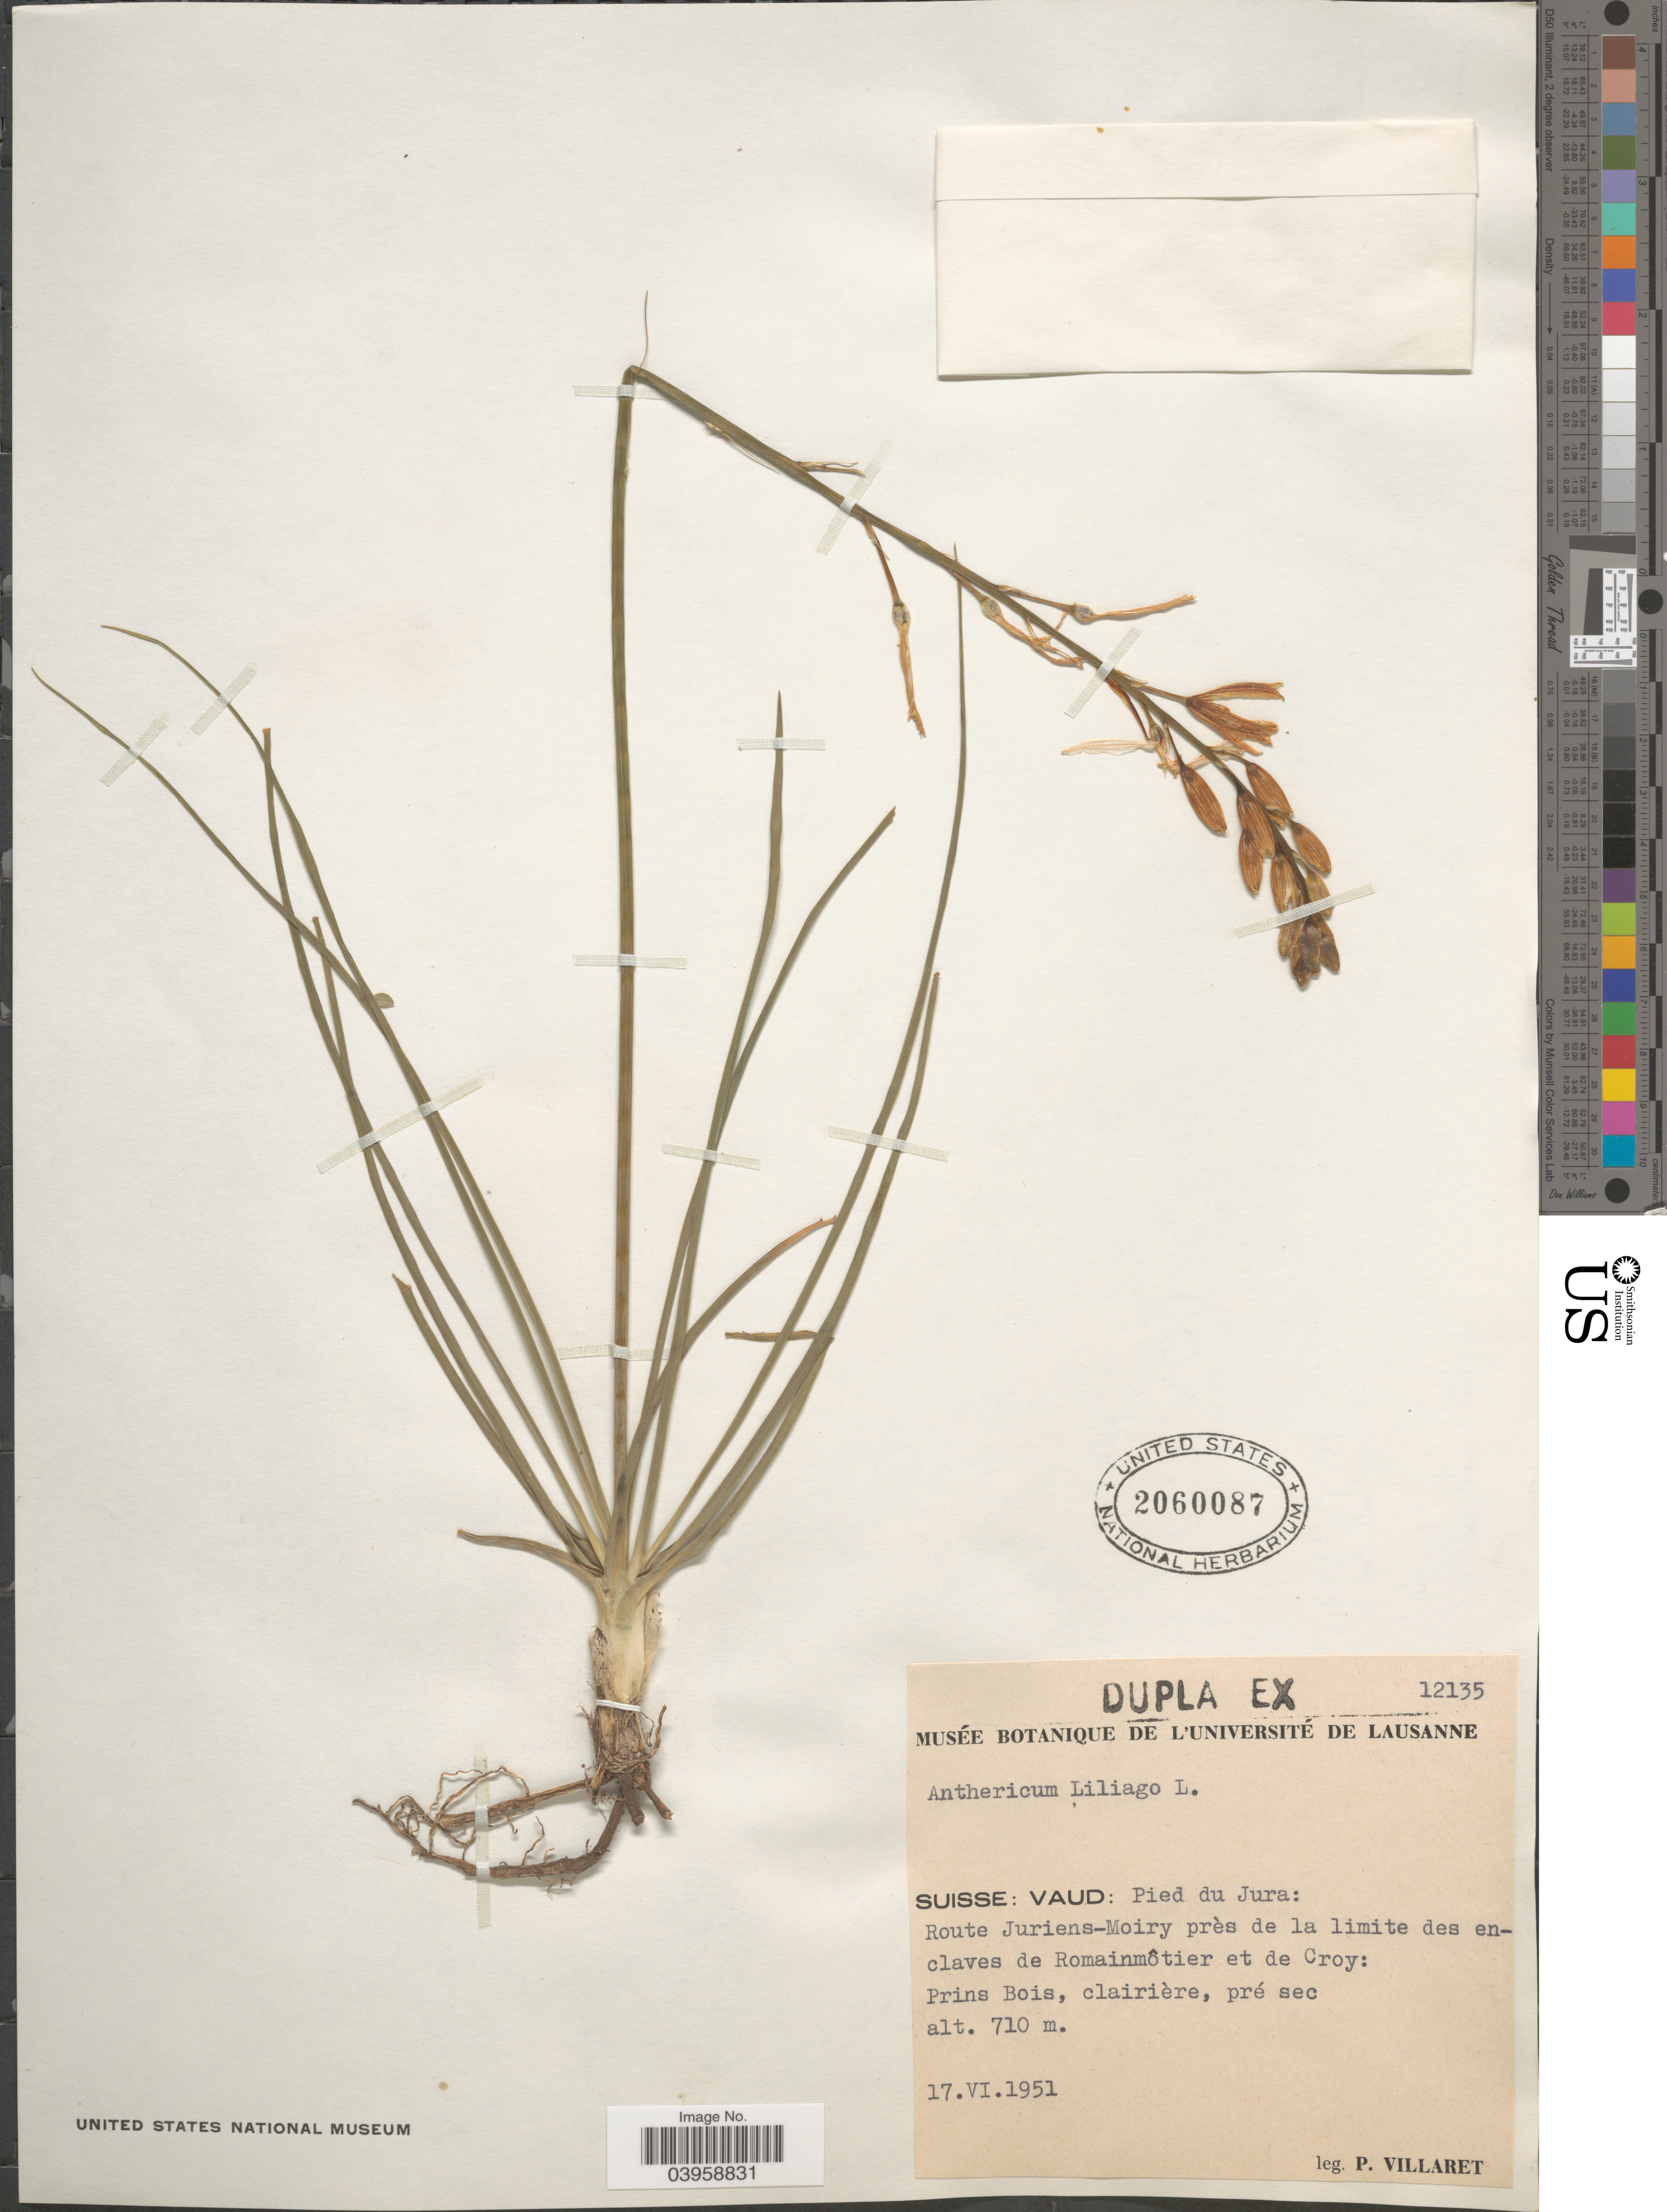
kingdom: Plantae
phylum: Tracheophyta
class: Liliopsida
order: Asparagales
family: Asparagaceae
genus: Anthericum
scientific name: Anthericum liliago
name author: L.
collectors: P. Villaret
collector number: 12135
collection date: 1951-06-17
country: Switzerland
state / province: Vaud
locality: Suisse: Vaud: Pied du Jura: Route Juriens-Moiry près de la limite des enclaves de Romainmôtier et de Croy: Prins Bois, clairière, pré sec.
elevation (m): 710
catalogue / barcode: US 2060087